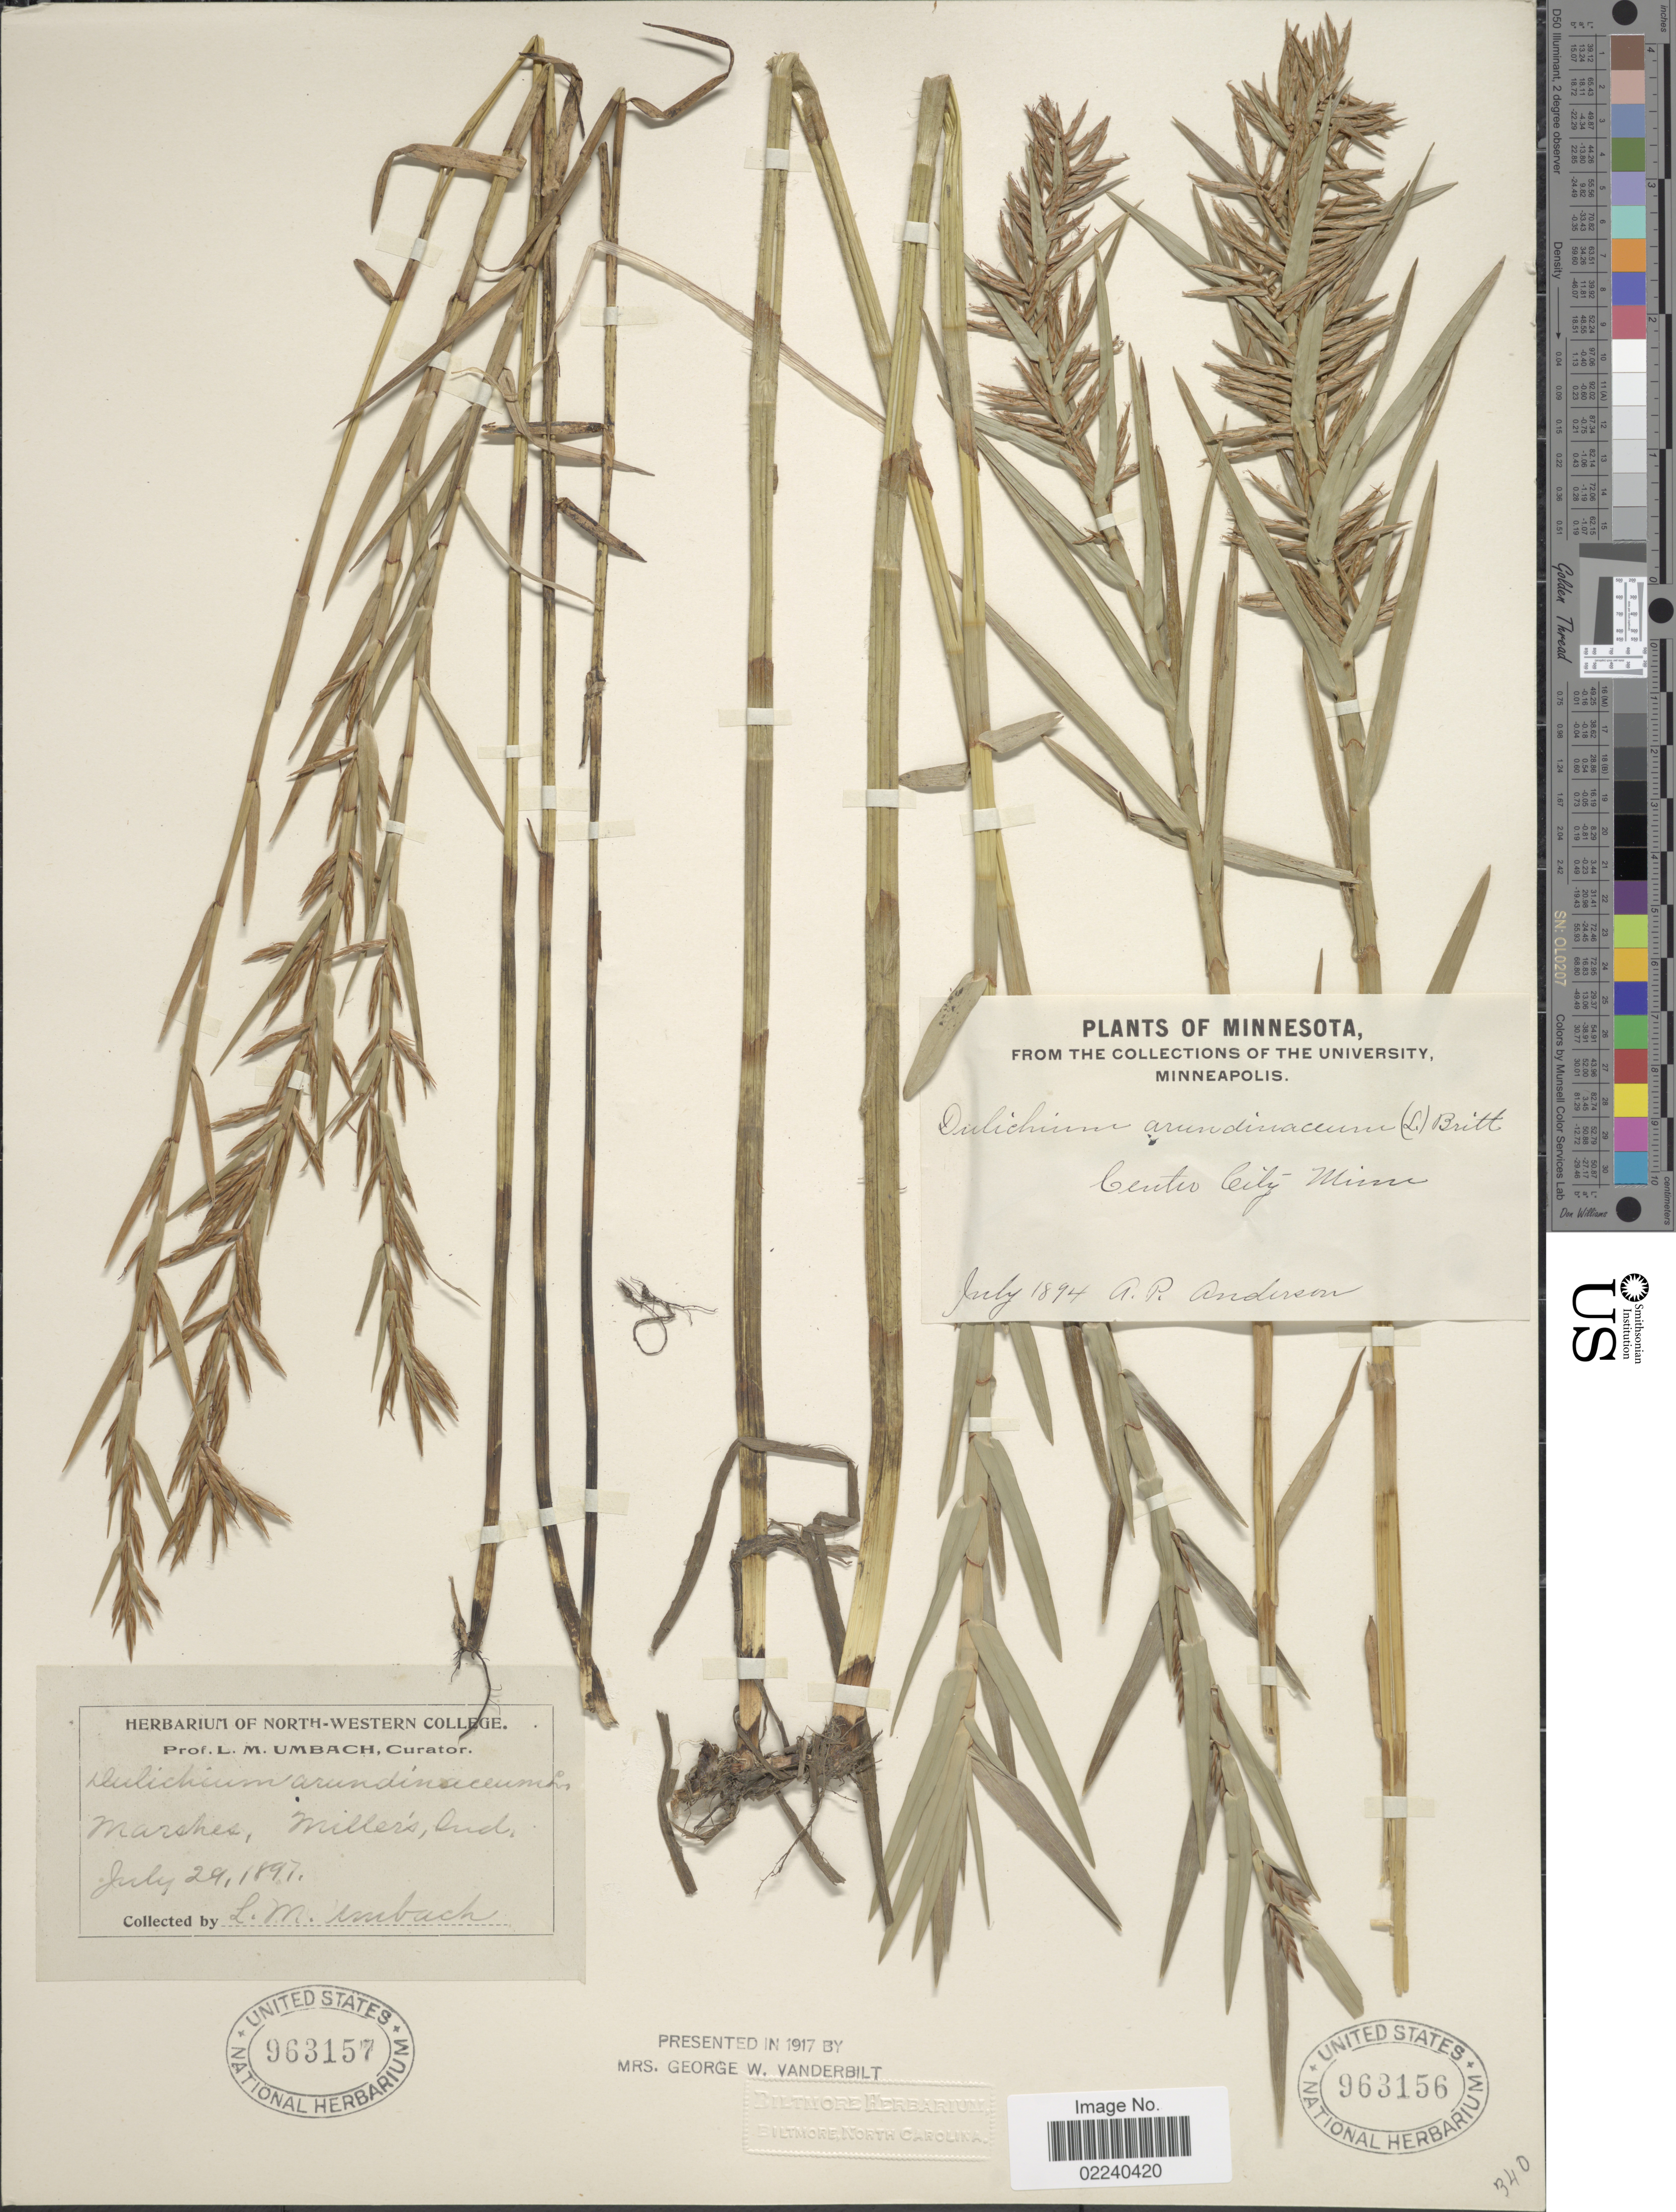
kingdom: Plantae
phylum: Tracheophyta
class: Liliopsida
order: Poales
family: Cyperaceae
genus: Dulichium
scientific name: Dulichium arundinaceum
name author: (L.) Britton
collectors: L. M. Umbach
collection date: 1897-07-29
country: United States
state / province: Indiana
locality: Miller's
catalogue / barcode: US 963157